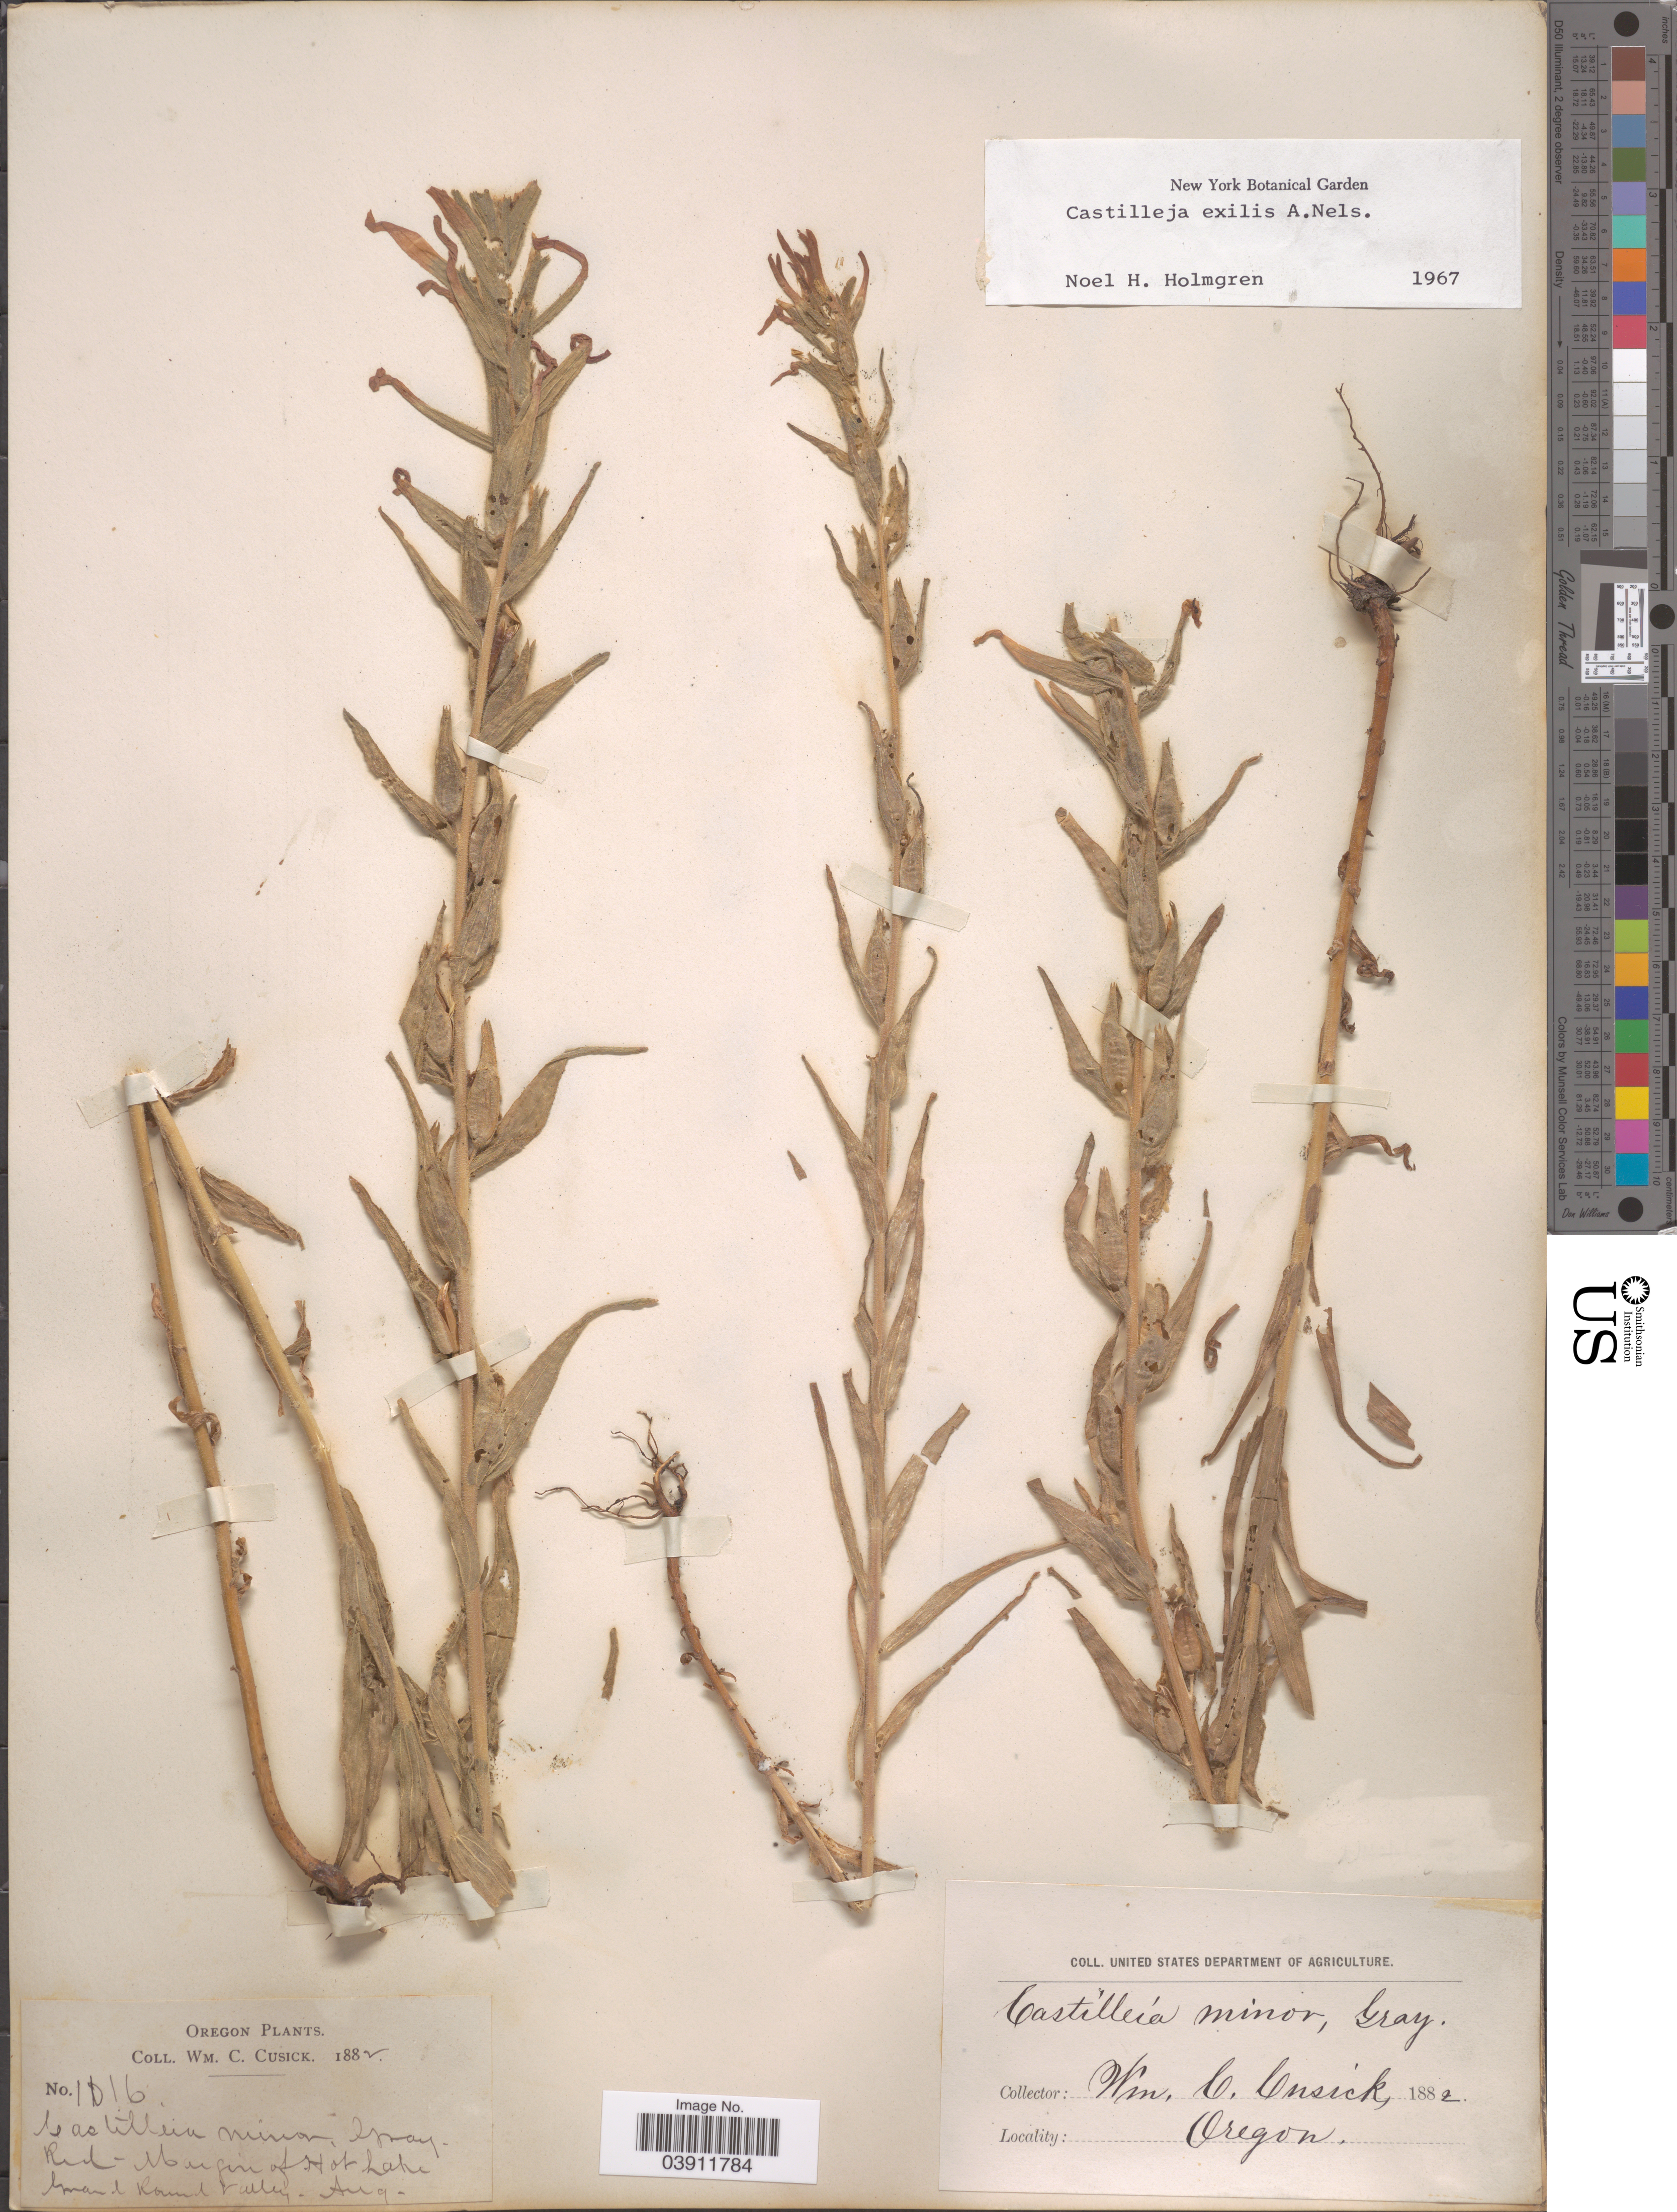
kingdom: Plantae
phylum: Tracheophyta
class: Magnoliopsida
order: Lamiales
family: Orobanchaceae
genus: Castilleja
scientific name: Castilleja exilis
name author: A. Nelson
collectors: W. C. Cusick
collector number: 1616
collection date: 1882-08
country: United States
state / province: Oregon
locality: Red-Margin of Hot lake Grand Ronde Valley.